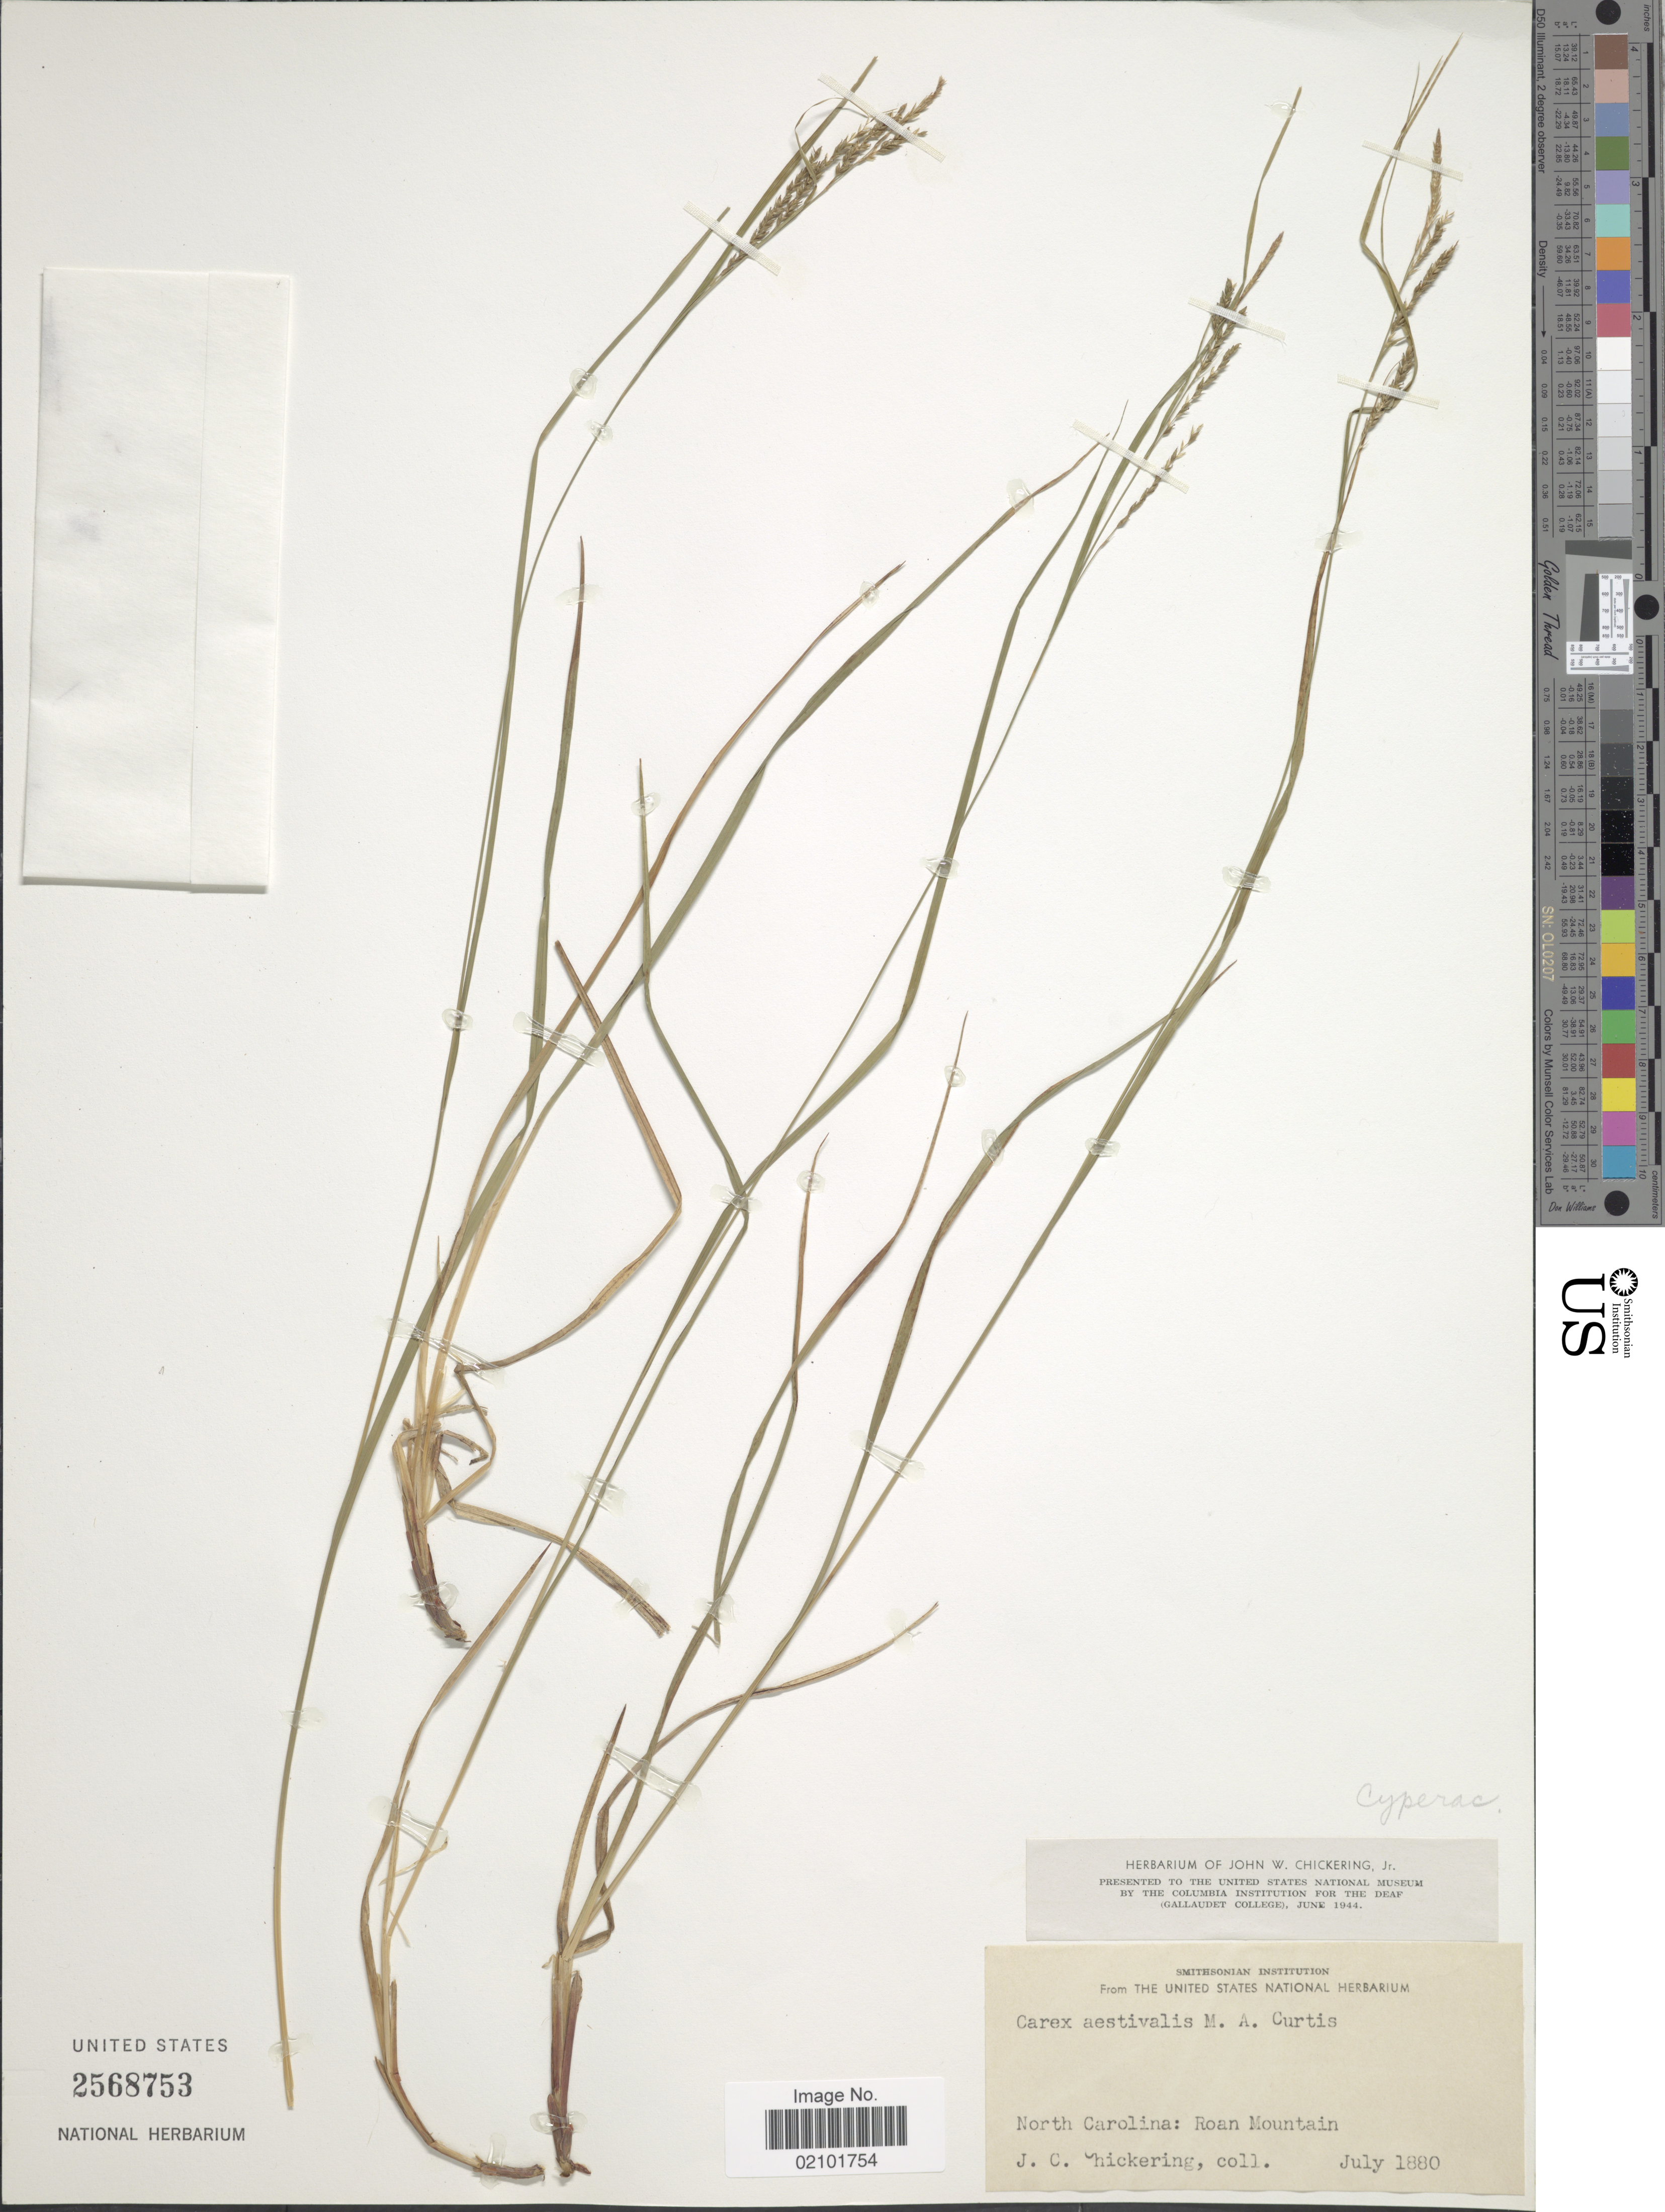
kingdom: Plantae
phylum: Tracheophyta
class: Liliopsida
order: Poales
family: Cyperaceae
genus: Carex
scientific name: Carex aestivalis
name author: M.A. Curtis ex A. Gray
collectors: J. Chickering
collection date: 1880-07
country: United States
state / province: North Carolina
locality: Roan Mountain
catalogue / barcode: US 3568753